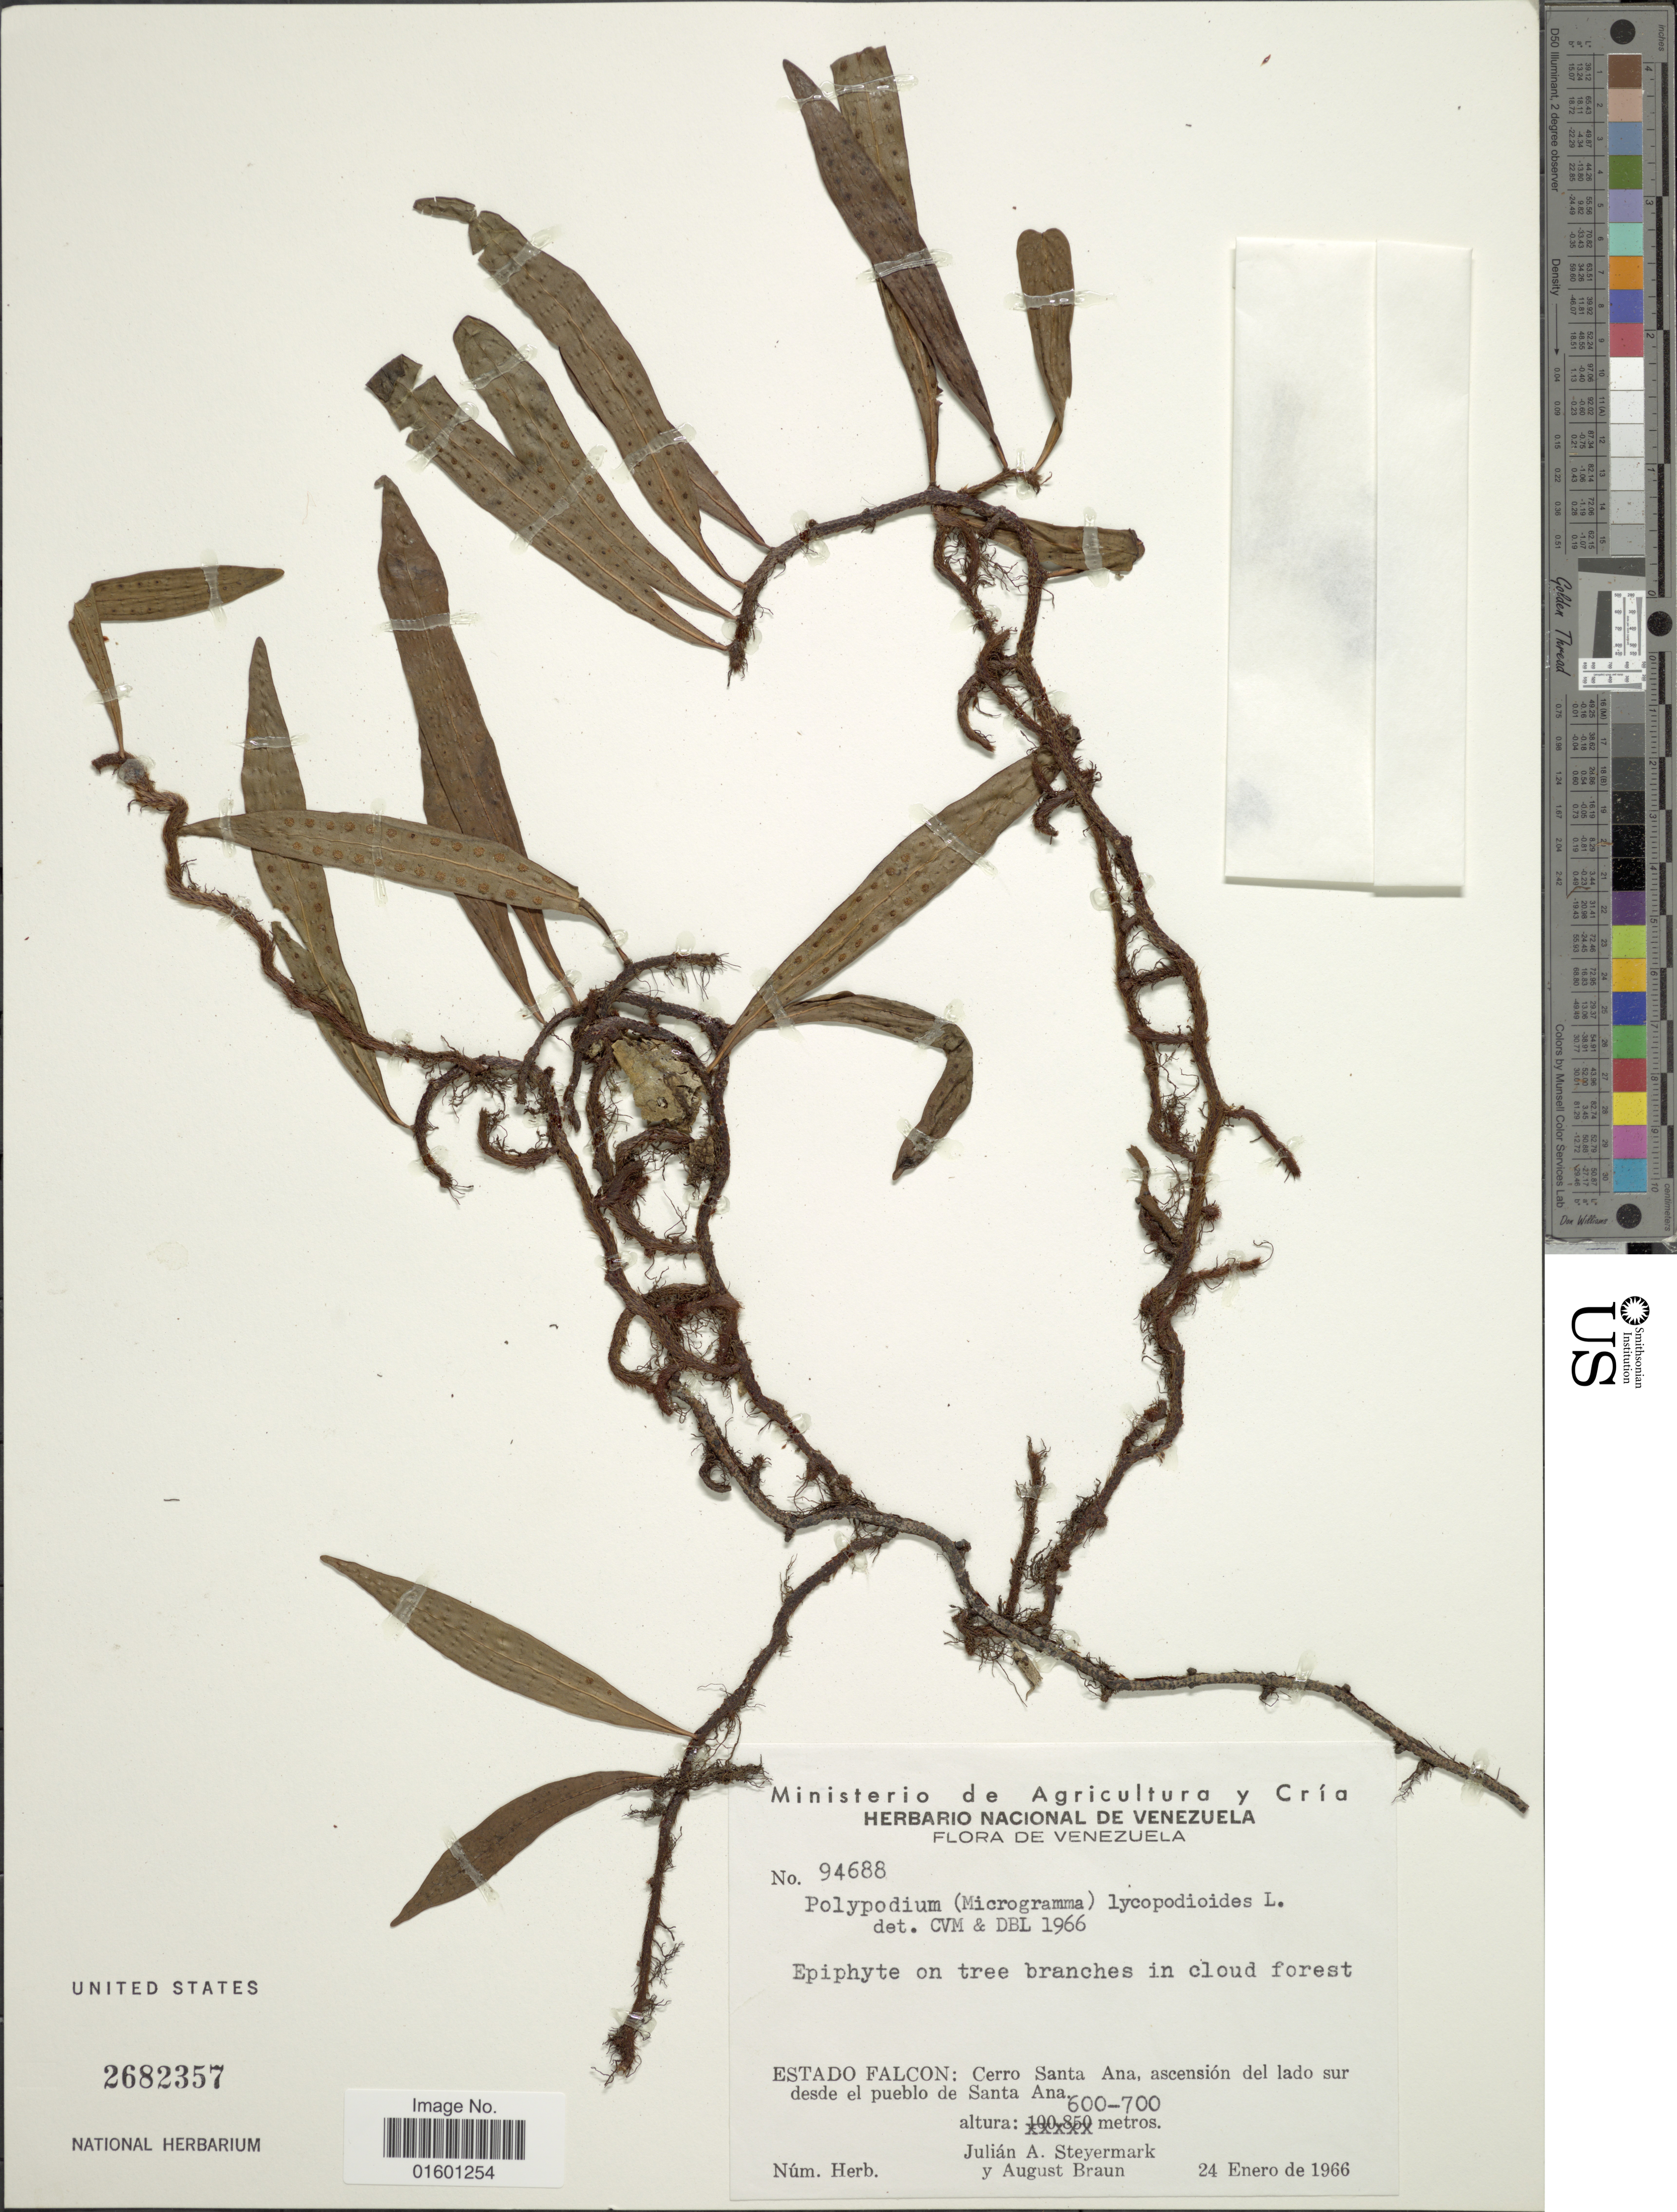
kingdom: Plantae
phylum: Tracheophyta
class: Polypodiopsida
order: Polypodiales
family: Polypodiaceae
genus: Microgramma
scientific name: Microgramma lycopodioides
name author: (L.) Copel.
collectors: J. Steyermark & A. Braun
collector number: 94688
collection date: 1966-01-24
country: Venezuela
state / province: Falcón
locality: Cerro Santa Ana, ascension del lado sur desde el pueblo de Santa Ana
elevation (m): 600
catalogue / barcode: US 2682357